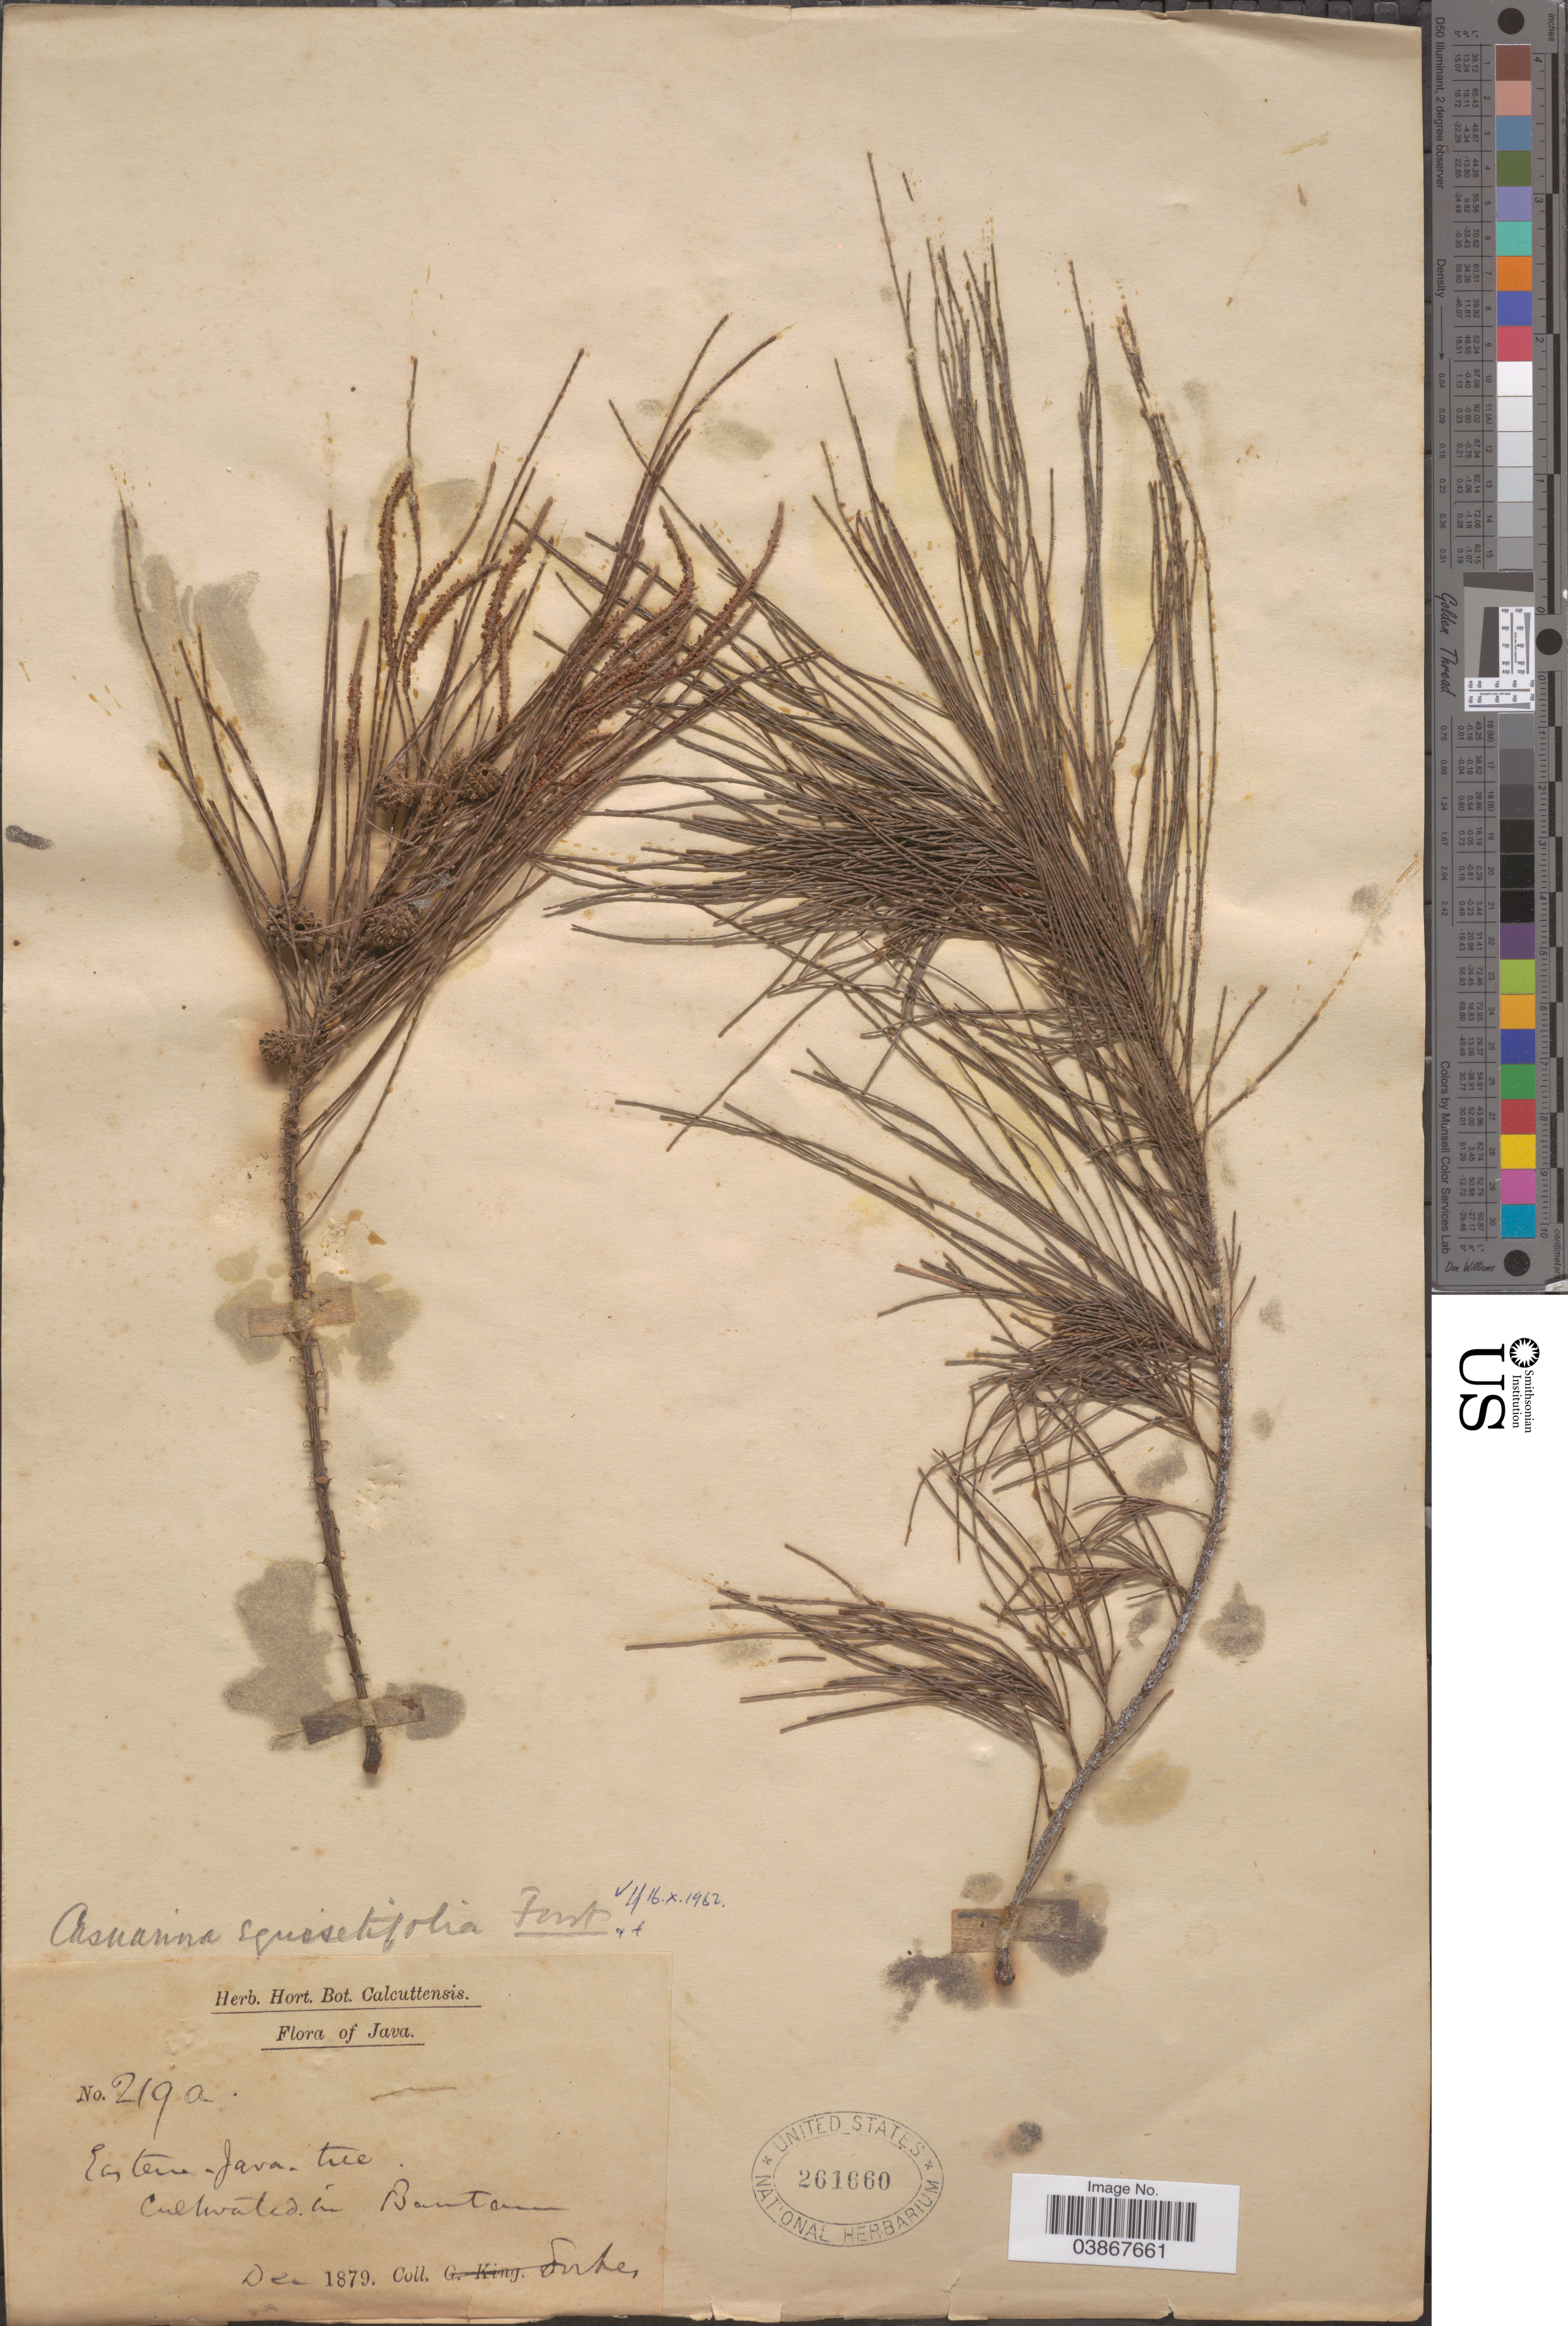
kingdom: Plantae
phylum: Tracheophyta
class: Magnoliopsida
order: Fagales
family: Casuarinaceae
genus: Casuarina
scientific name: Casuarina equisetifolia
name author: L.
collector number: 219a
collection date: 1879-12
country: Indonesia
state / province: Java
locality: Eastern Java tuc. Bantam.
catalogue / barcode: US 261660